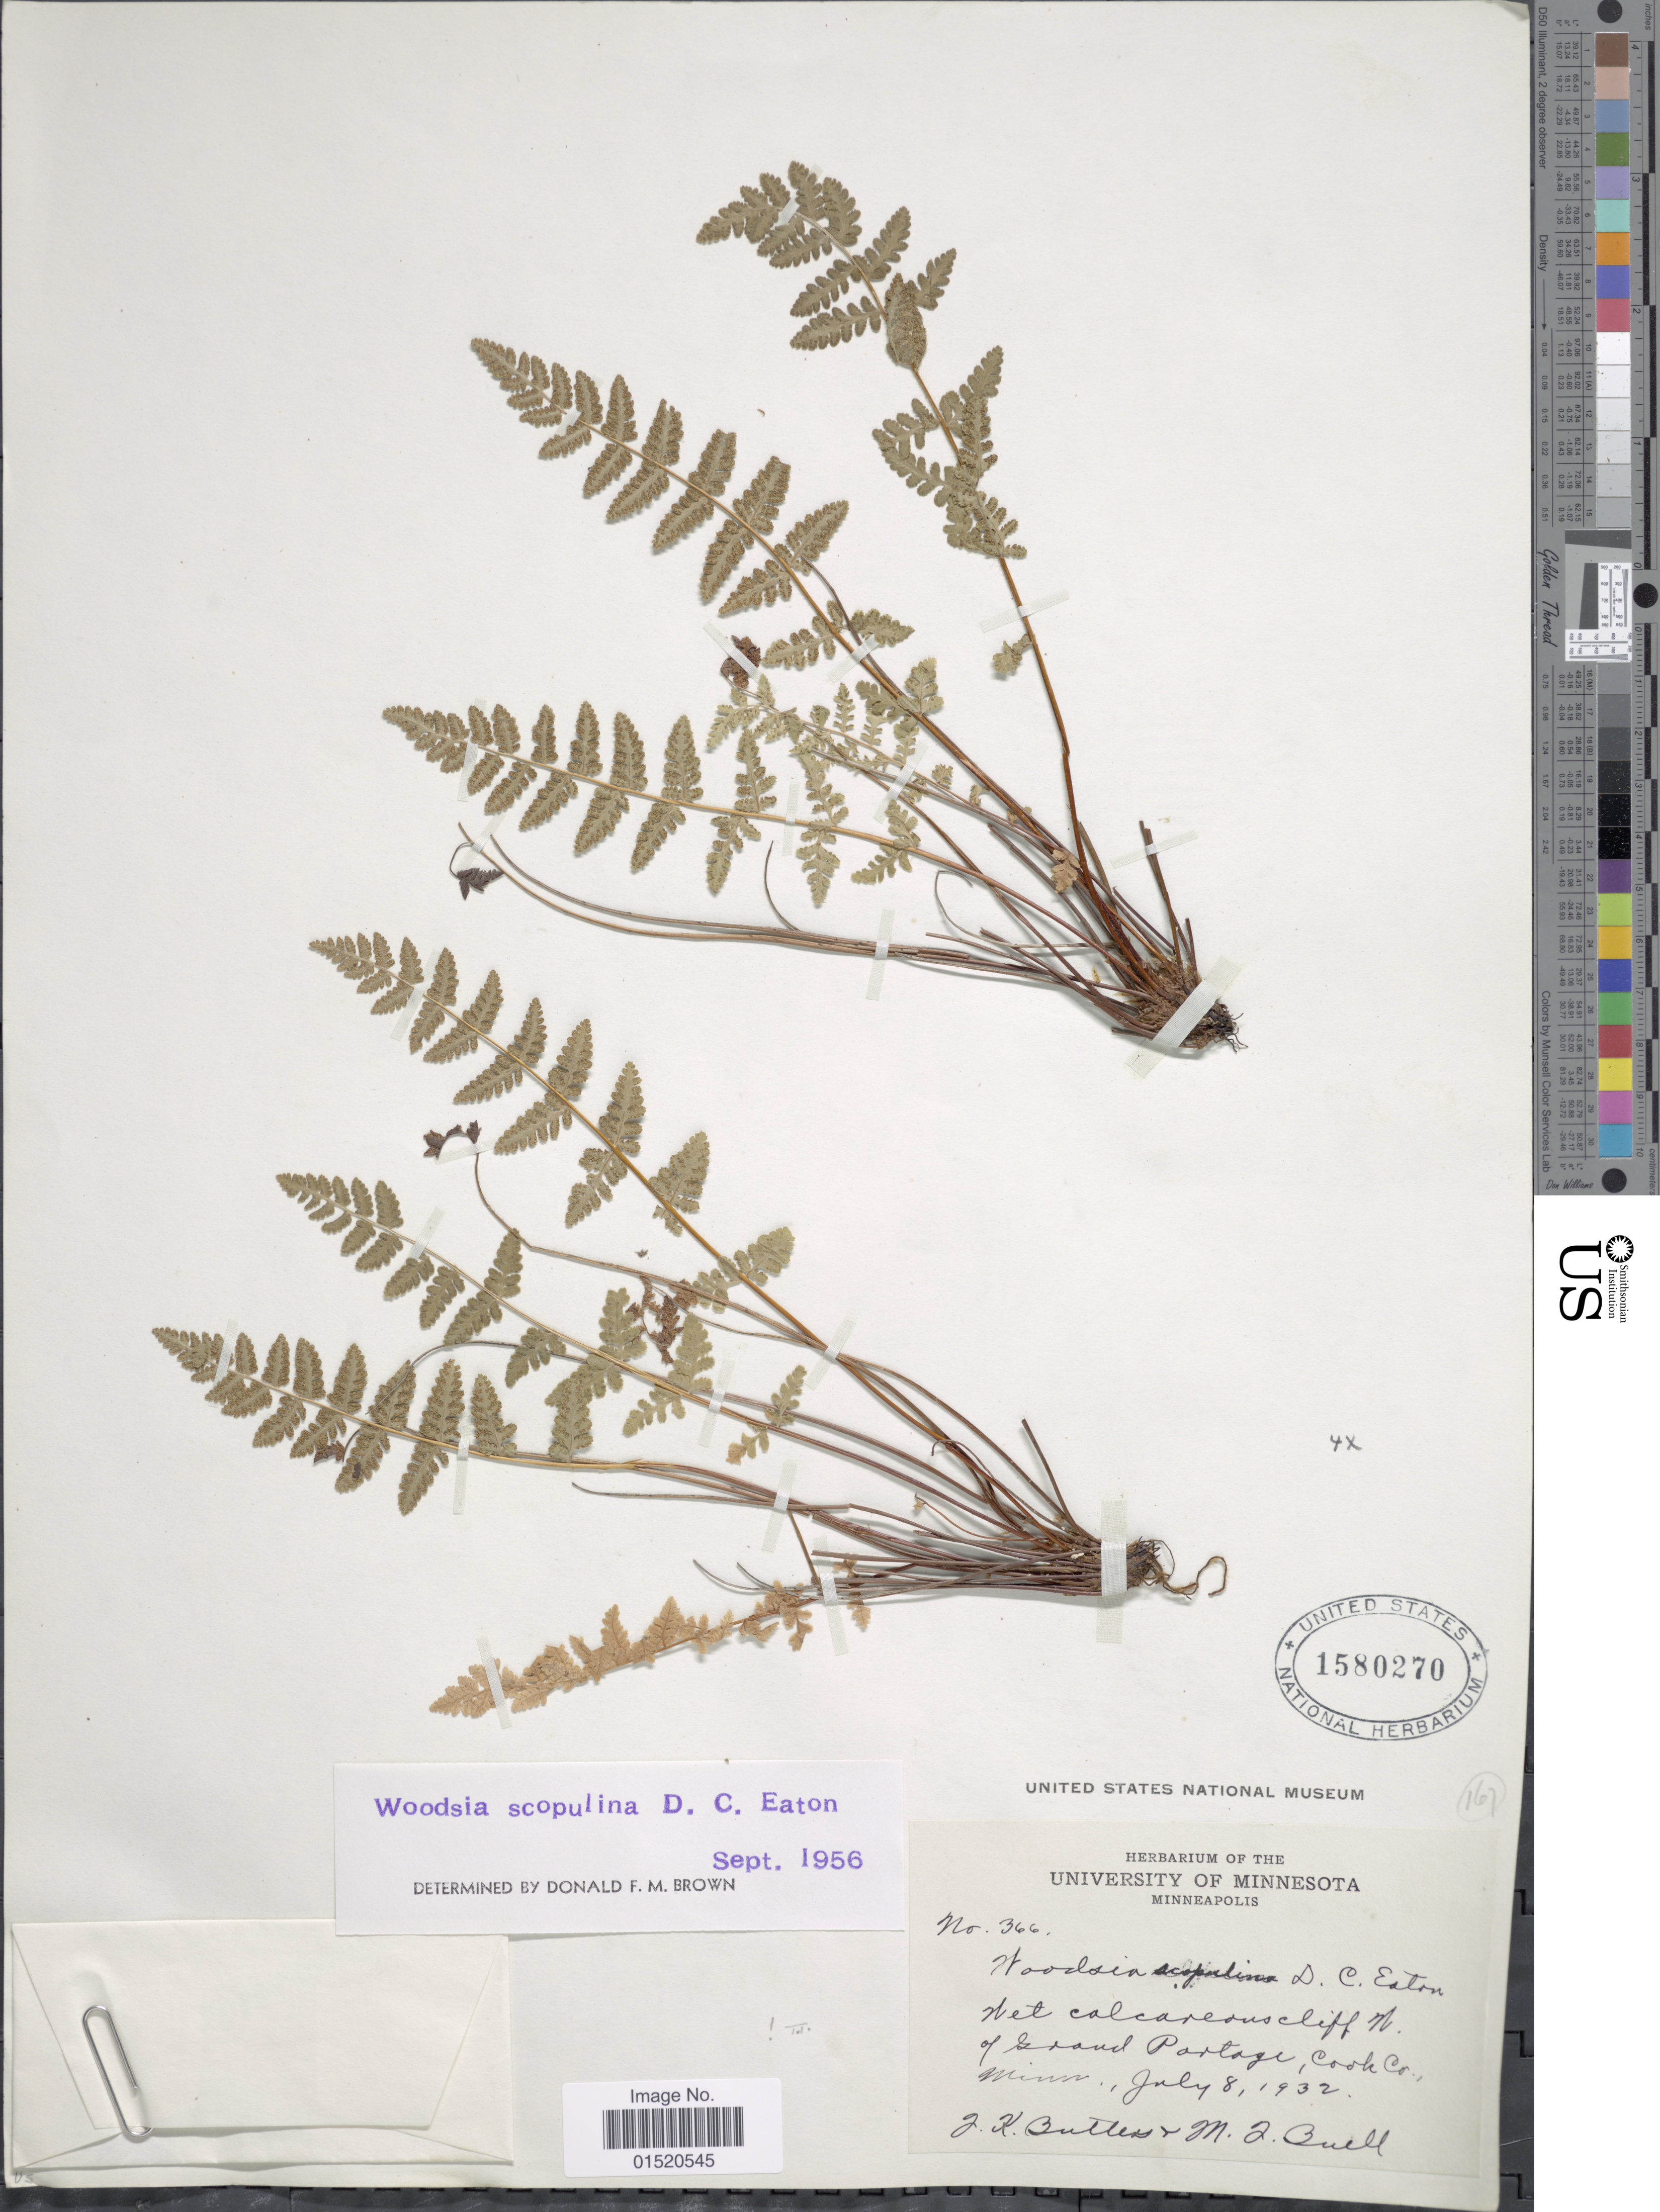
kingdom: Plantae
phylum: Tracheophyta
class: Polypodiopsida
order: Polypodiales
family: Woodsiaceae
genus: Woodsia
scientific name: Woodsia scopulina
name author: D.C. Eaton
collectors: J. Butters & M. Buell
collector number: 366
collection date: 1932-07-08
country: United States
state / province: Minnesota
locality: Wet calcareous cliff N of Grand Portage, Cook Co.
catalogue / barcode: US 1580270